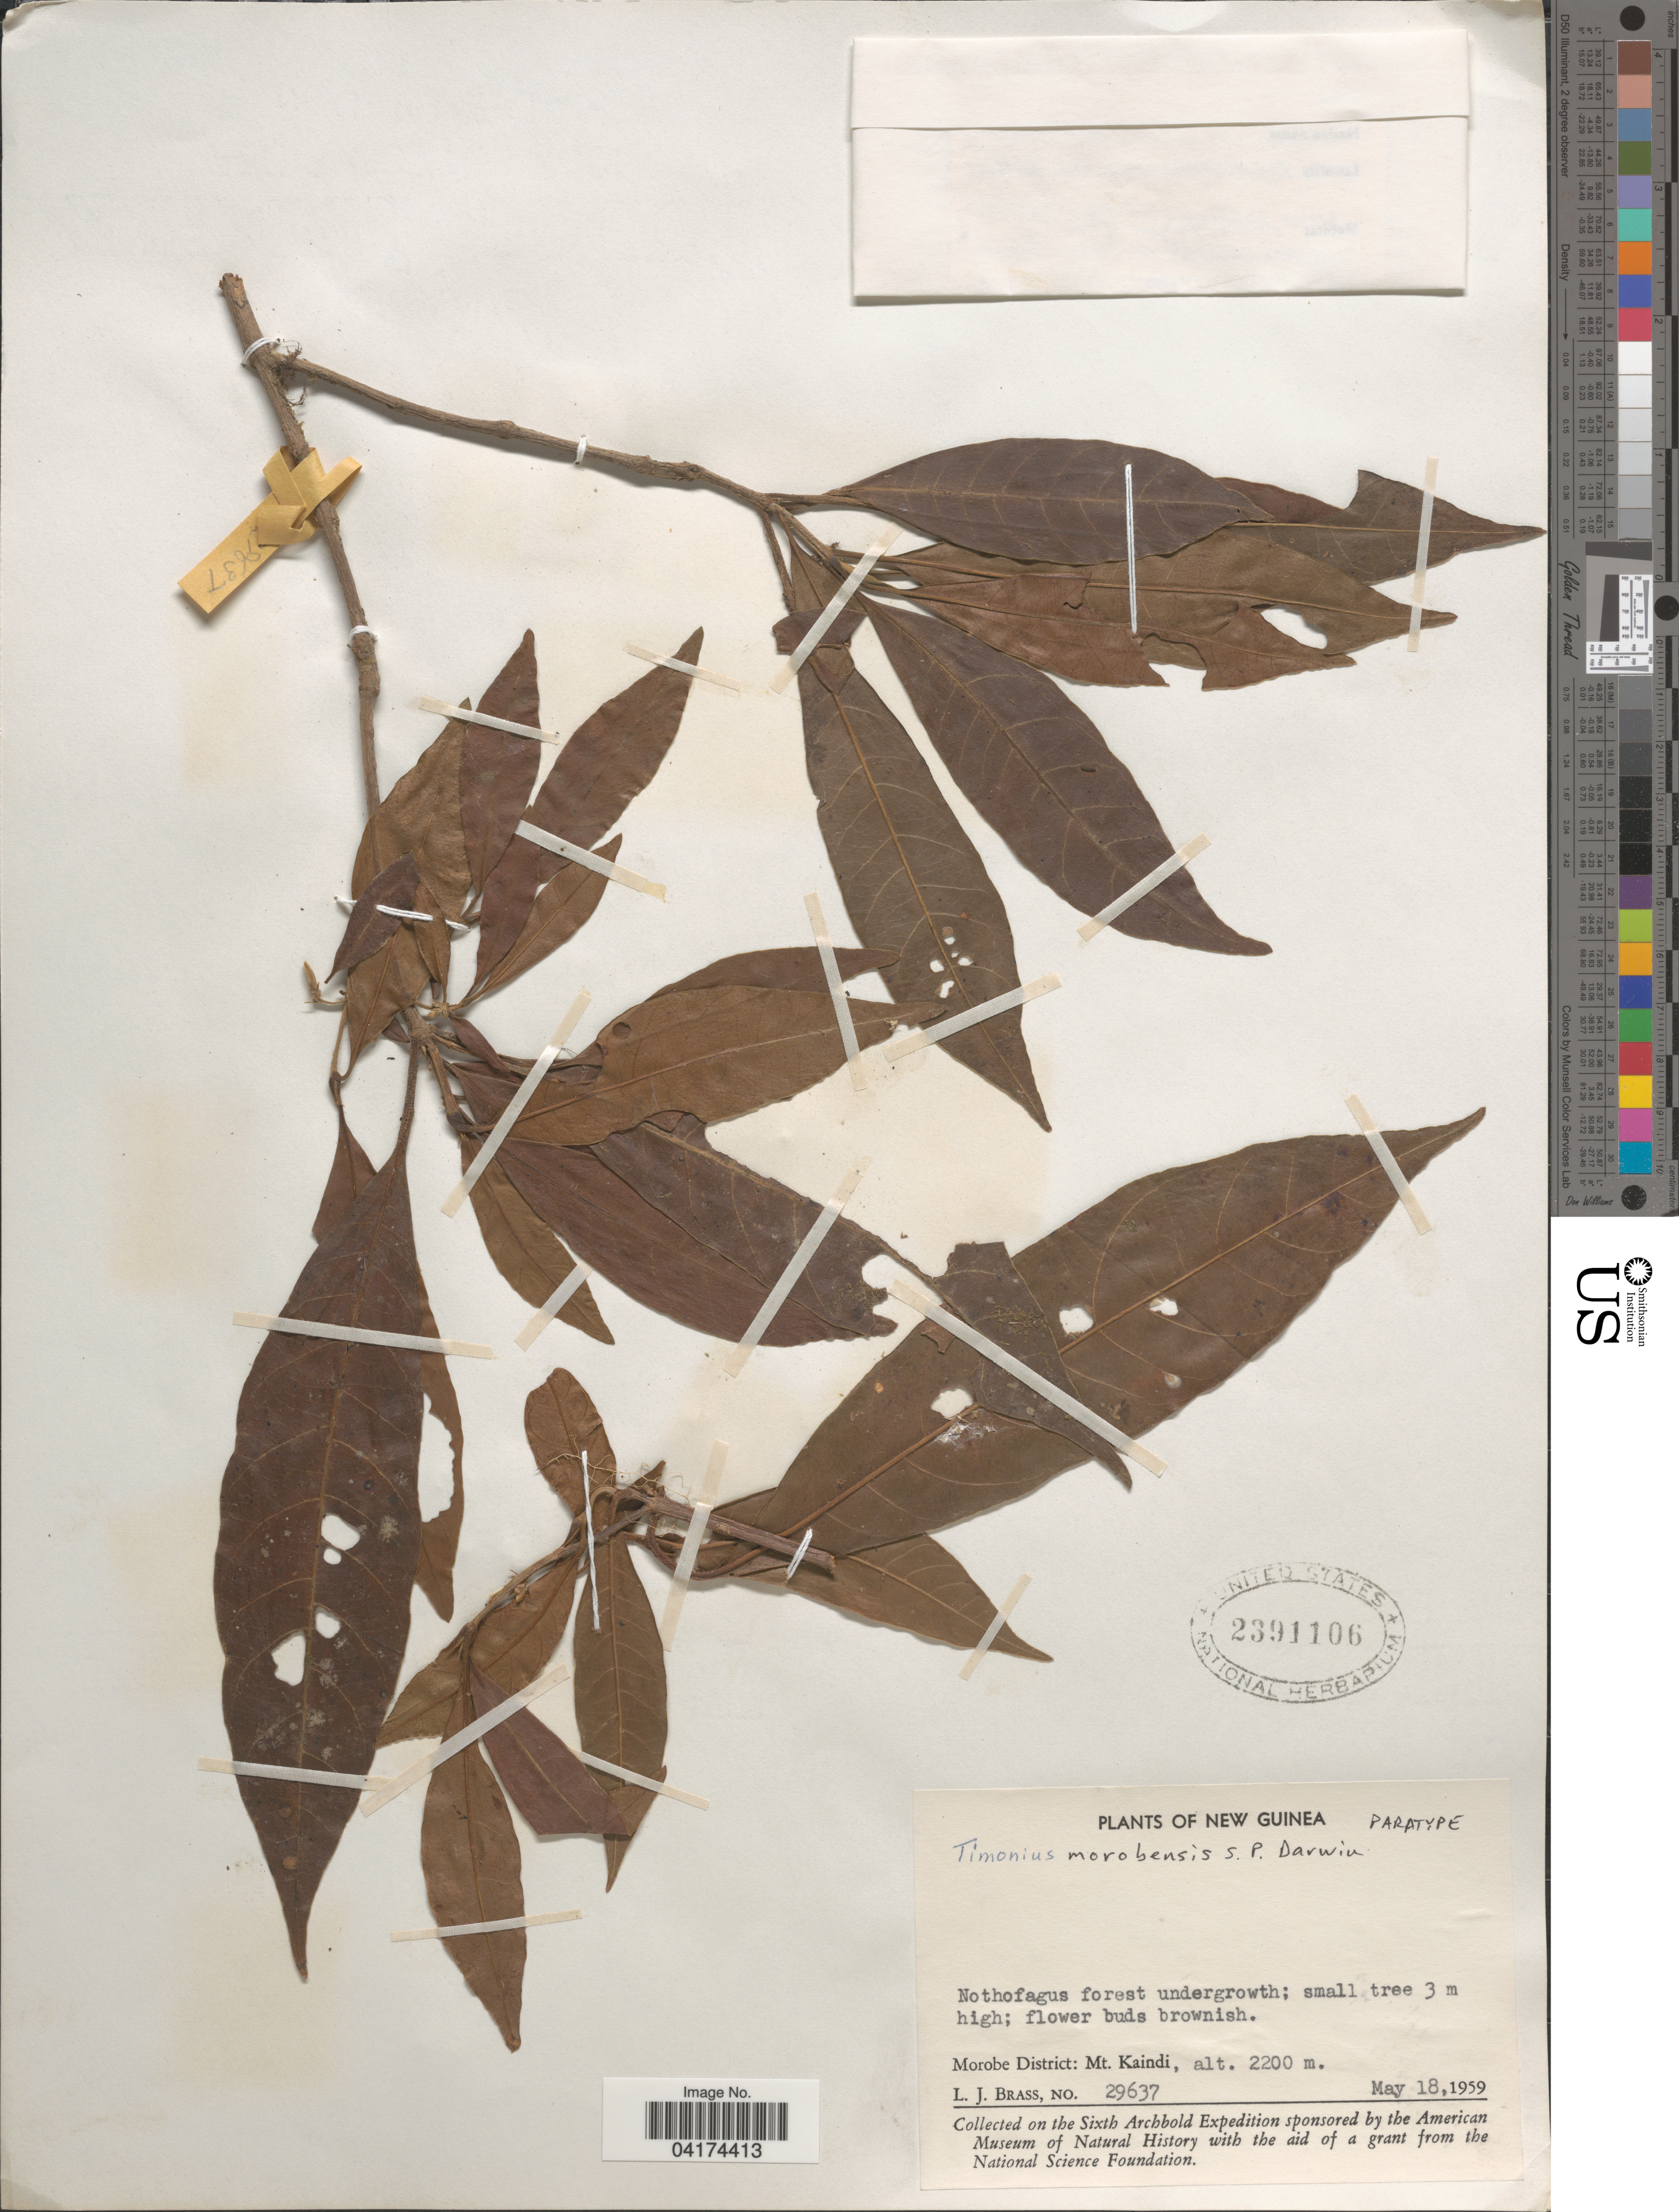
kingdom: Plantae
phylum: Tracheophyta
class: Magnoliopsida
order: Gentianales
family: Rubiaceae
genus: Timonius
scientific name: Timonius morobensis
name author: S.P. Darwin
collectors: L. J. Brass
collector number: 29637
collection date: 1959-05-18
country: Papua New Guinea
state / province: Morobe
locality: New Guinea. Morobe District: Mt. Kaindi. Sixth Archbold Expedition.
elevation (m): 2200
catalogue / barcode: US 2391106